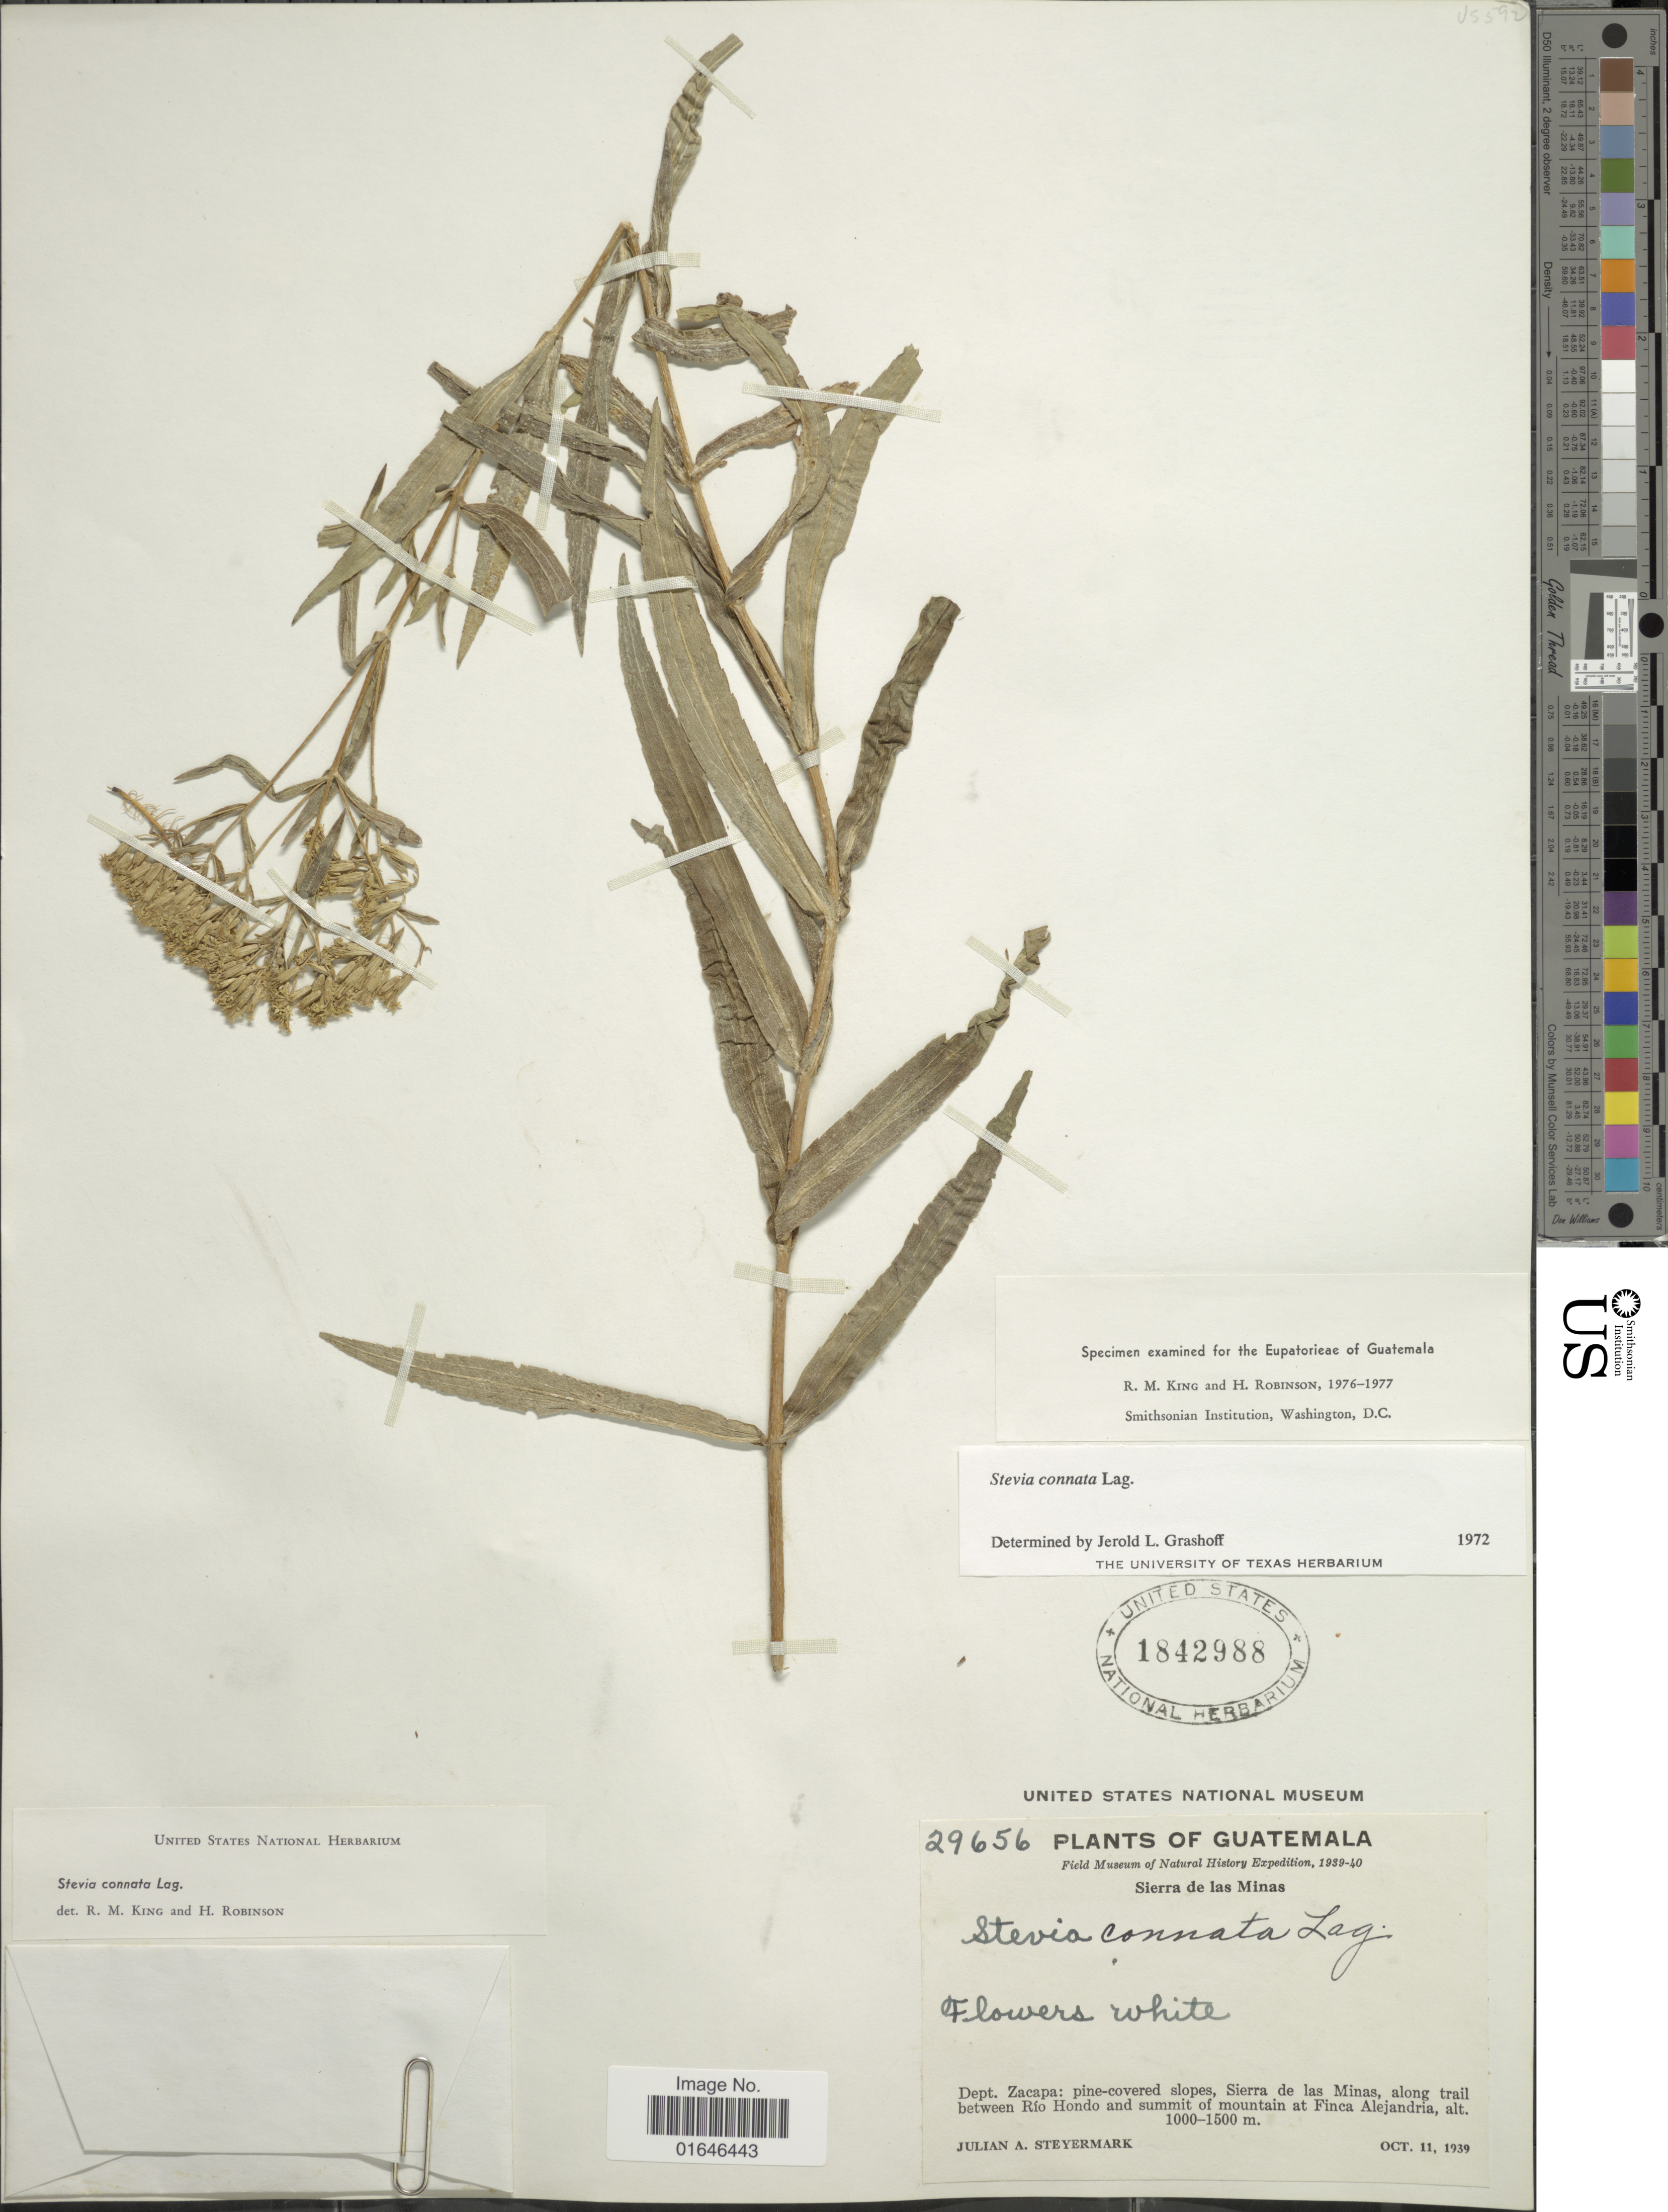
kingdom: Plantae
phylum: Tracheophyta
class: Magnoliopsida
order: Asterales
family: Asteraceae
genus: Stevia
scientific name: Stevia connata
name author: Lag.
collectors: J. Steyermark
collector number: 29656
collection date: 1939-10-11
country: Guatemala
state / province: Zacapa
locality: Sierra de las Minas, pine-covered slopes, Sierra de las Minas, along trail between Río Hondo and summit of mountain at Finca Alejandria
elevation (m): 1000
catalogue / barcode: US 1842988